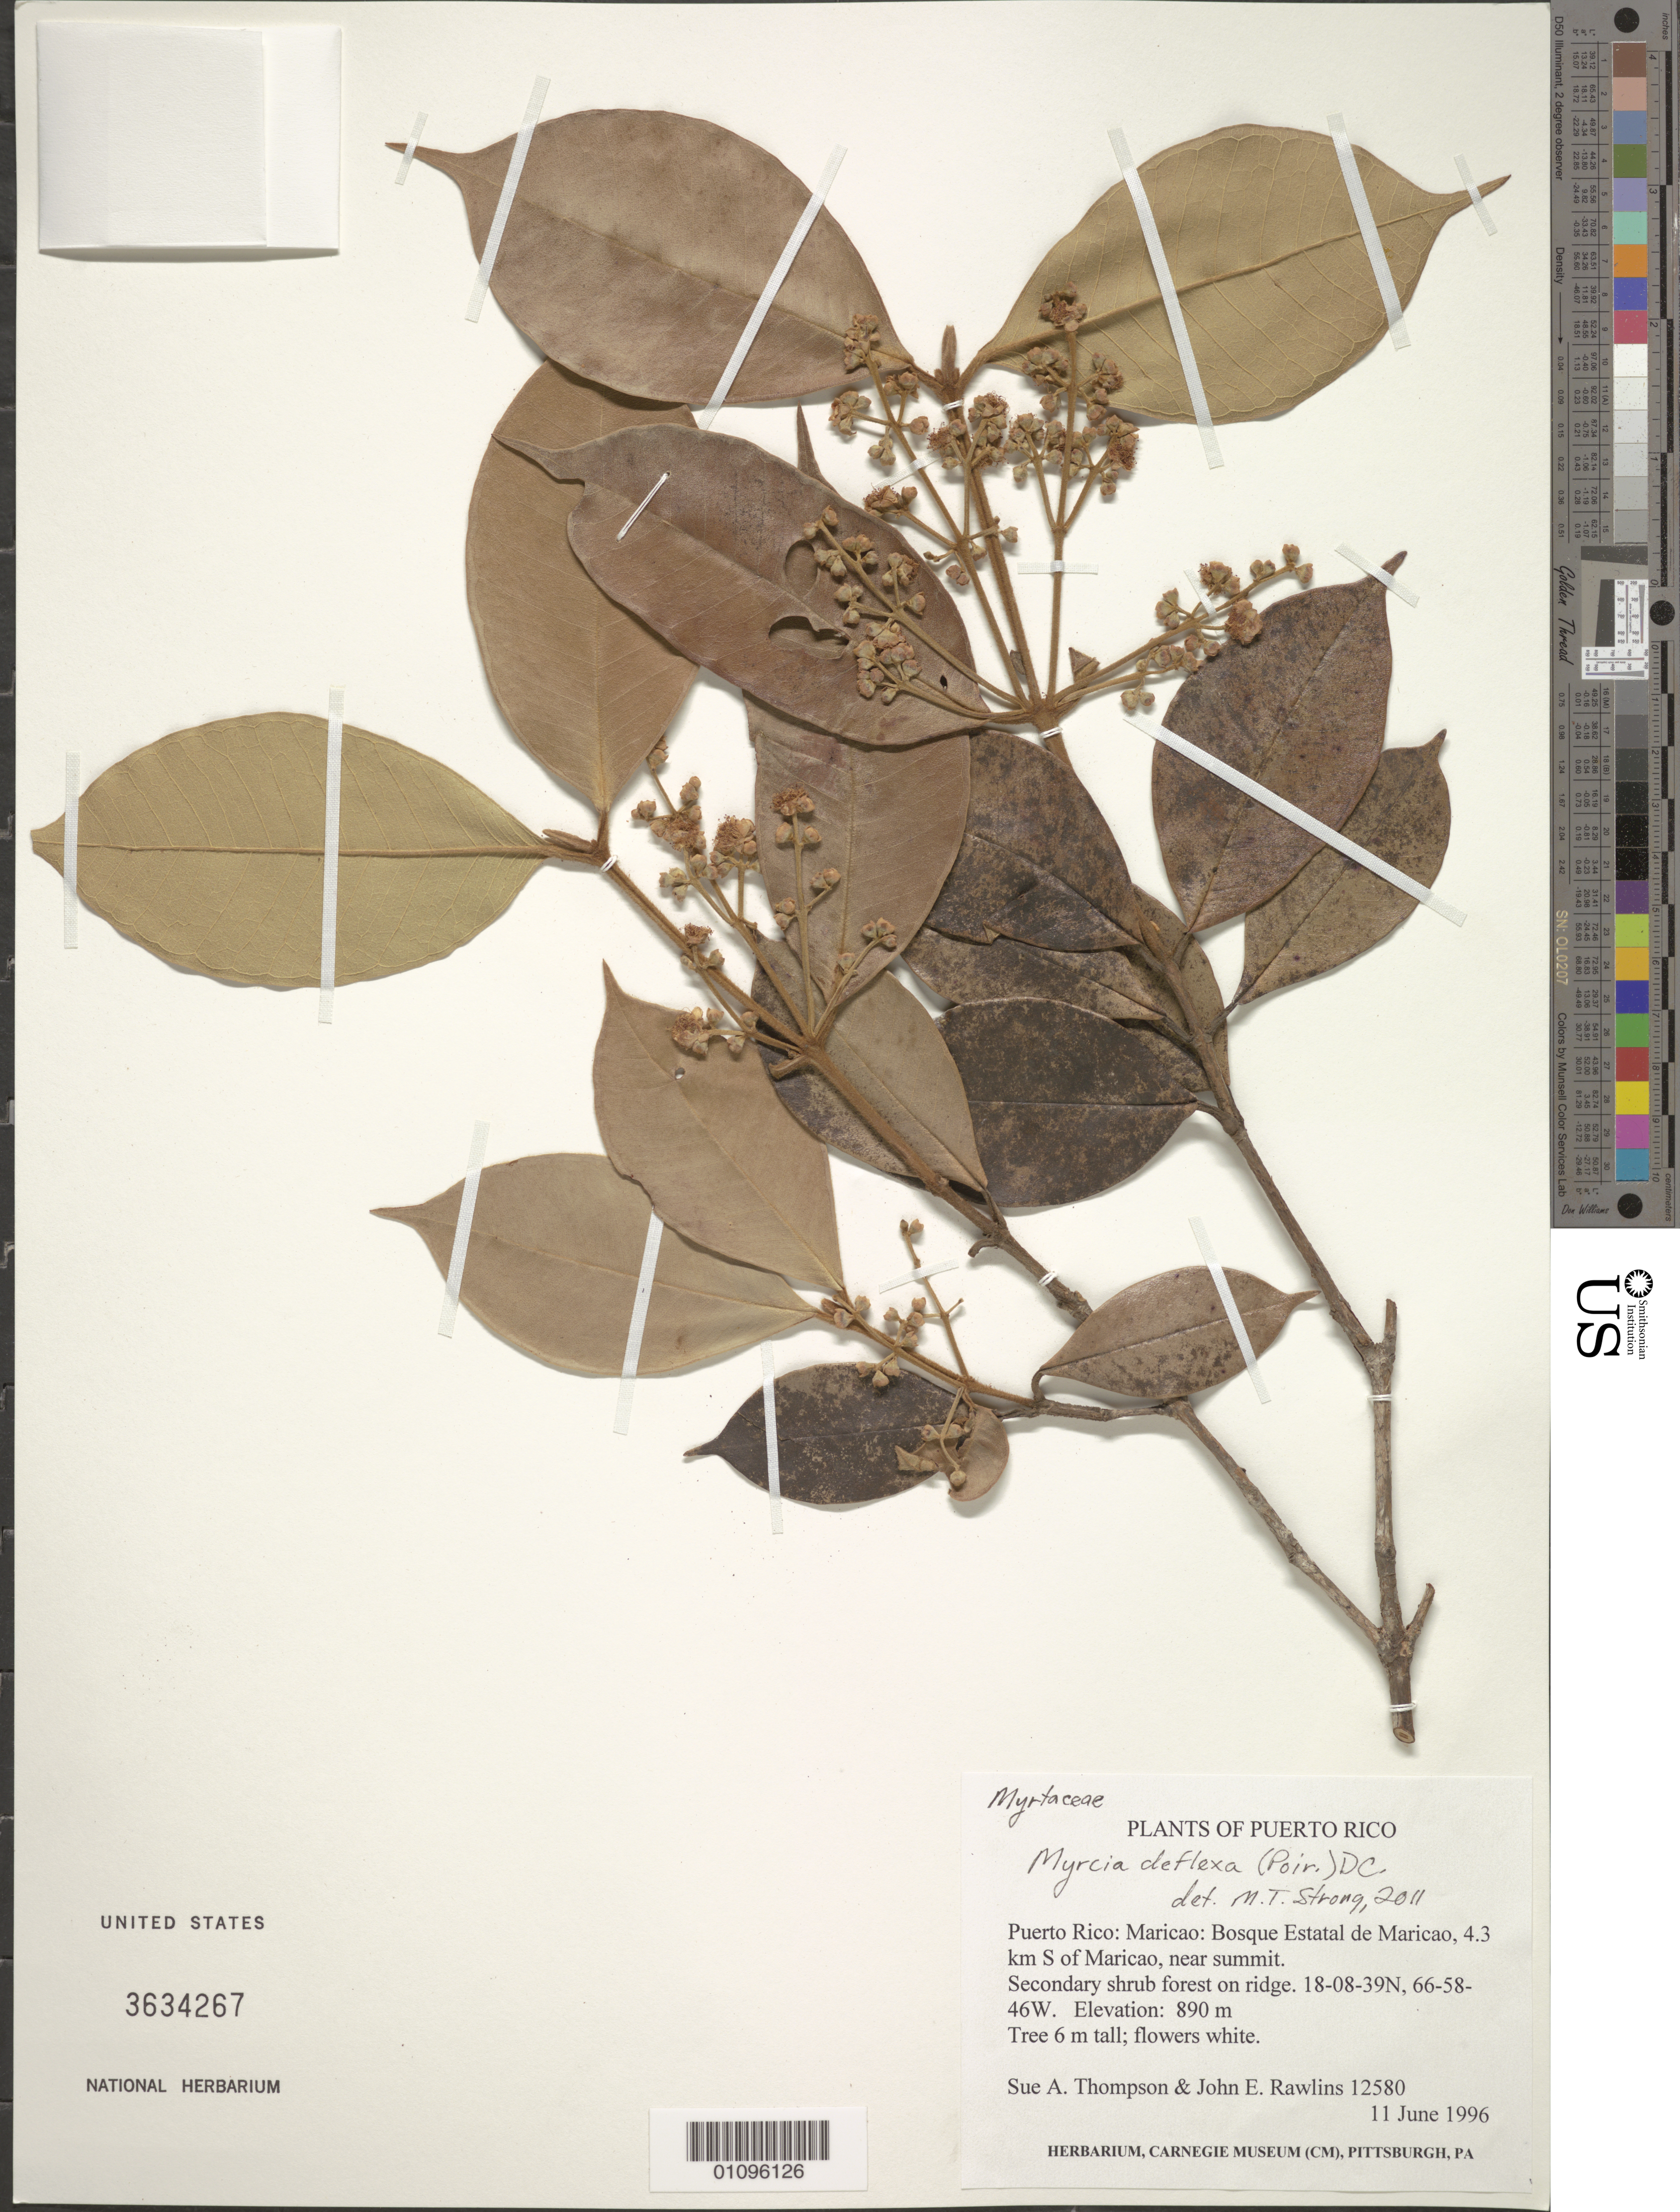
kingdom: Plantae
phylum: Tracheophyta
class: Magnoliopsida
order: Myrtales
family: Myrtaceae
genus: Myrcia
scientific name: Myrcia deflexa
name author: (Poir.) DC.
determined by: Strong, M. T., (US), Smithsonian Institution - National Museum of Natural History (UNITED STATES)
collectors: S. A. Thompson & J. Rawlins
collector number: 12580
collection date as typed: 11 Jun 1996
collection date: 1996-06-11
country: Puerto Rico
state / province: Maricao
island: Puerto Rico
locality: Bosque Estatal de Maricao, 4.3 km S of Maricao, near summit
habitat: Secondary shrub forest on ridge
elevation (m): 890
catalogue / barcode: US 3634267